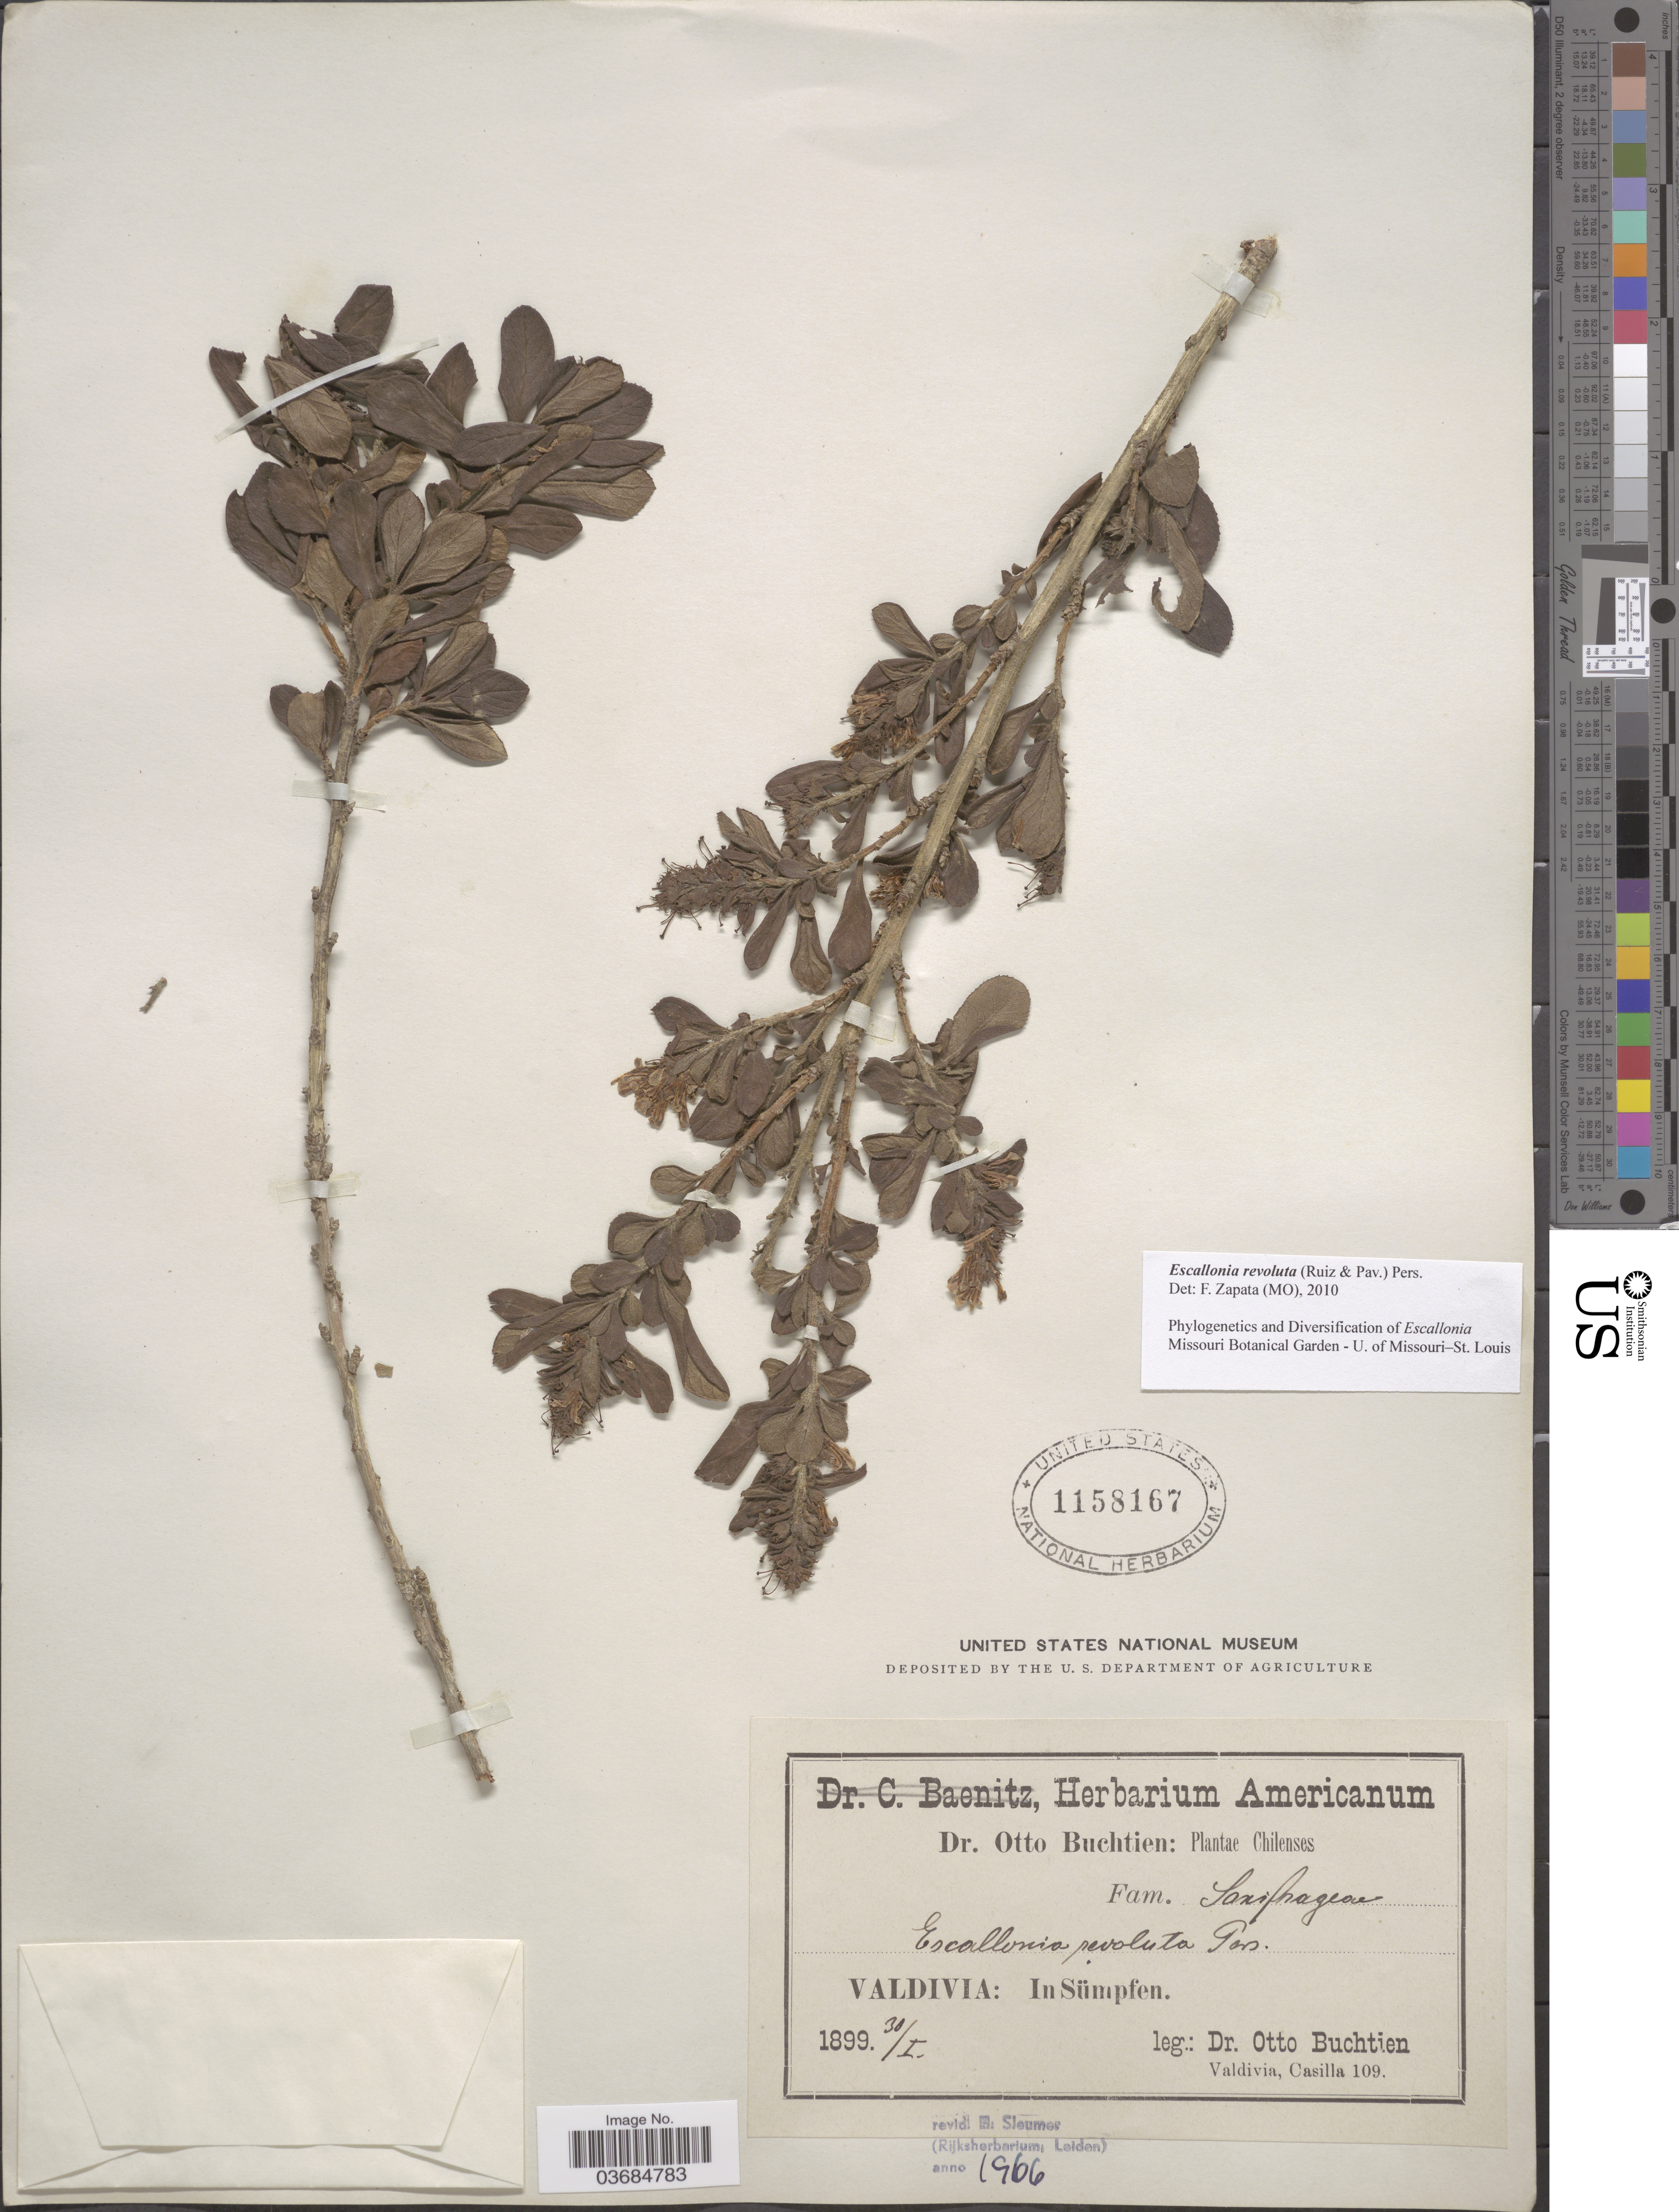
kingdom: Plantae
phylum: Tracheophyta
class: Magnoliopsida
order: Escalloniales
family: Escalloniaceae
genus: Escallonia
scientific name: Escallonia revoluta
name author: (Ruiz & Pav.) Pers.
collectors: O. Buchtien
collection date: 1899-01-30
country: Chile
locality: Valdivia: In Sümpfen.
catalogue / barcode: US 1158167